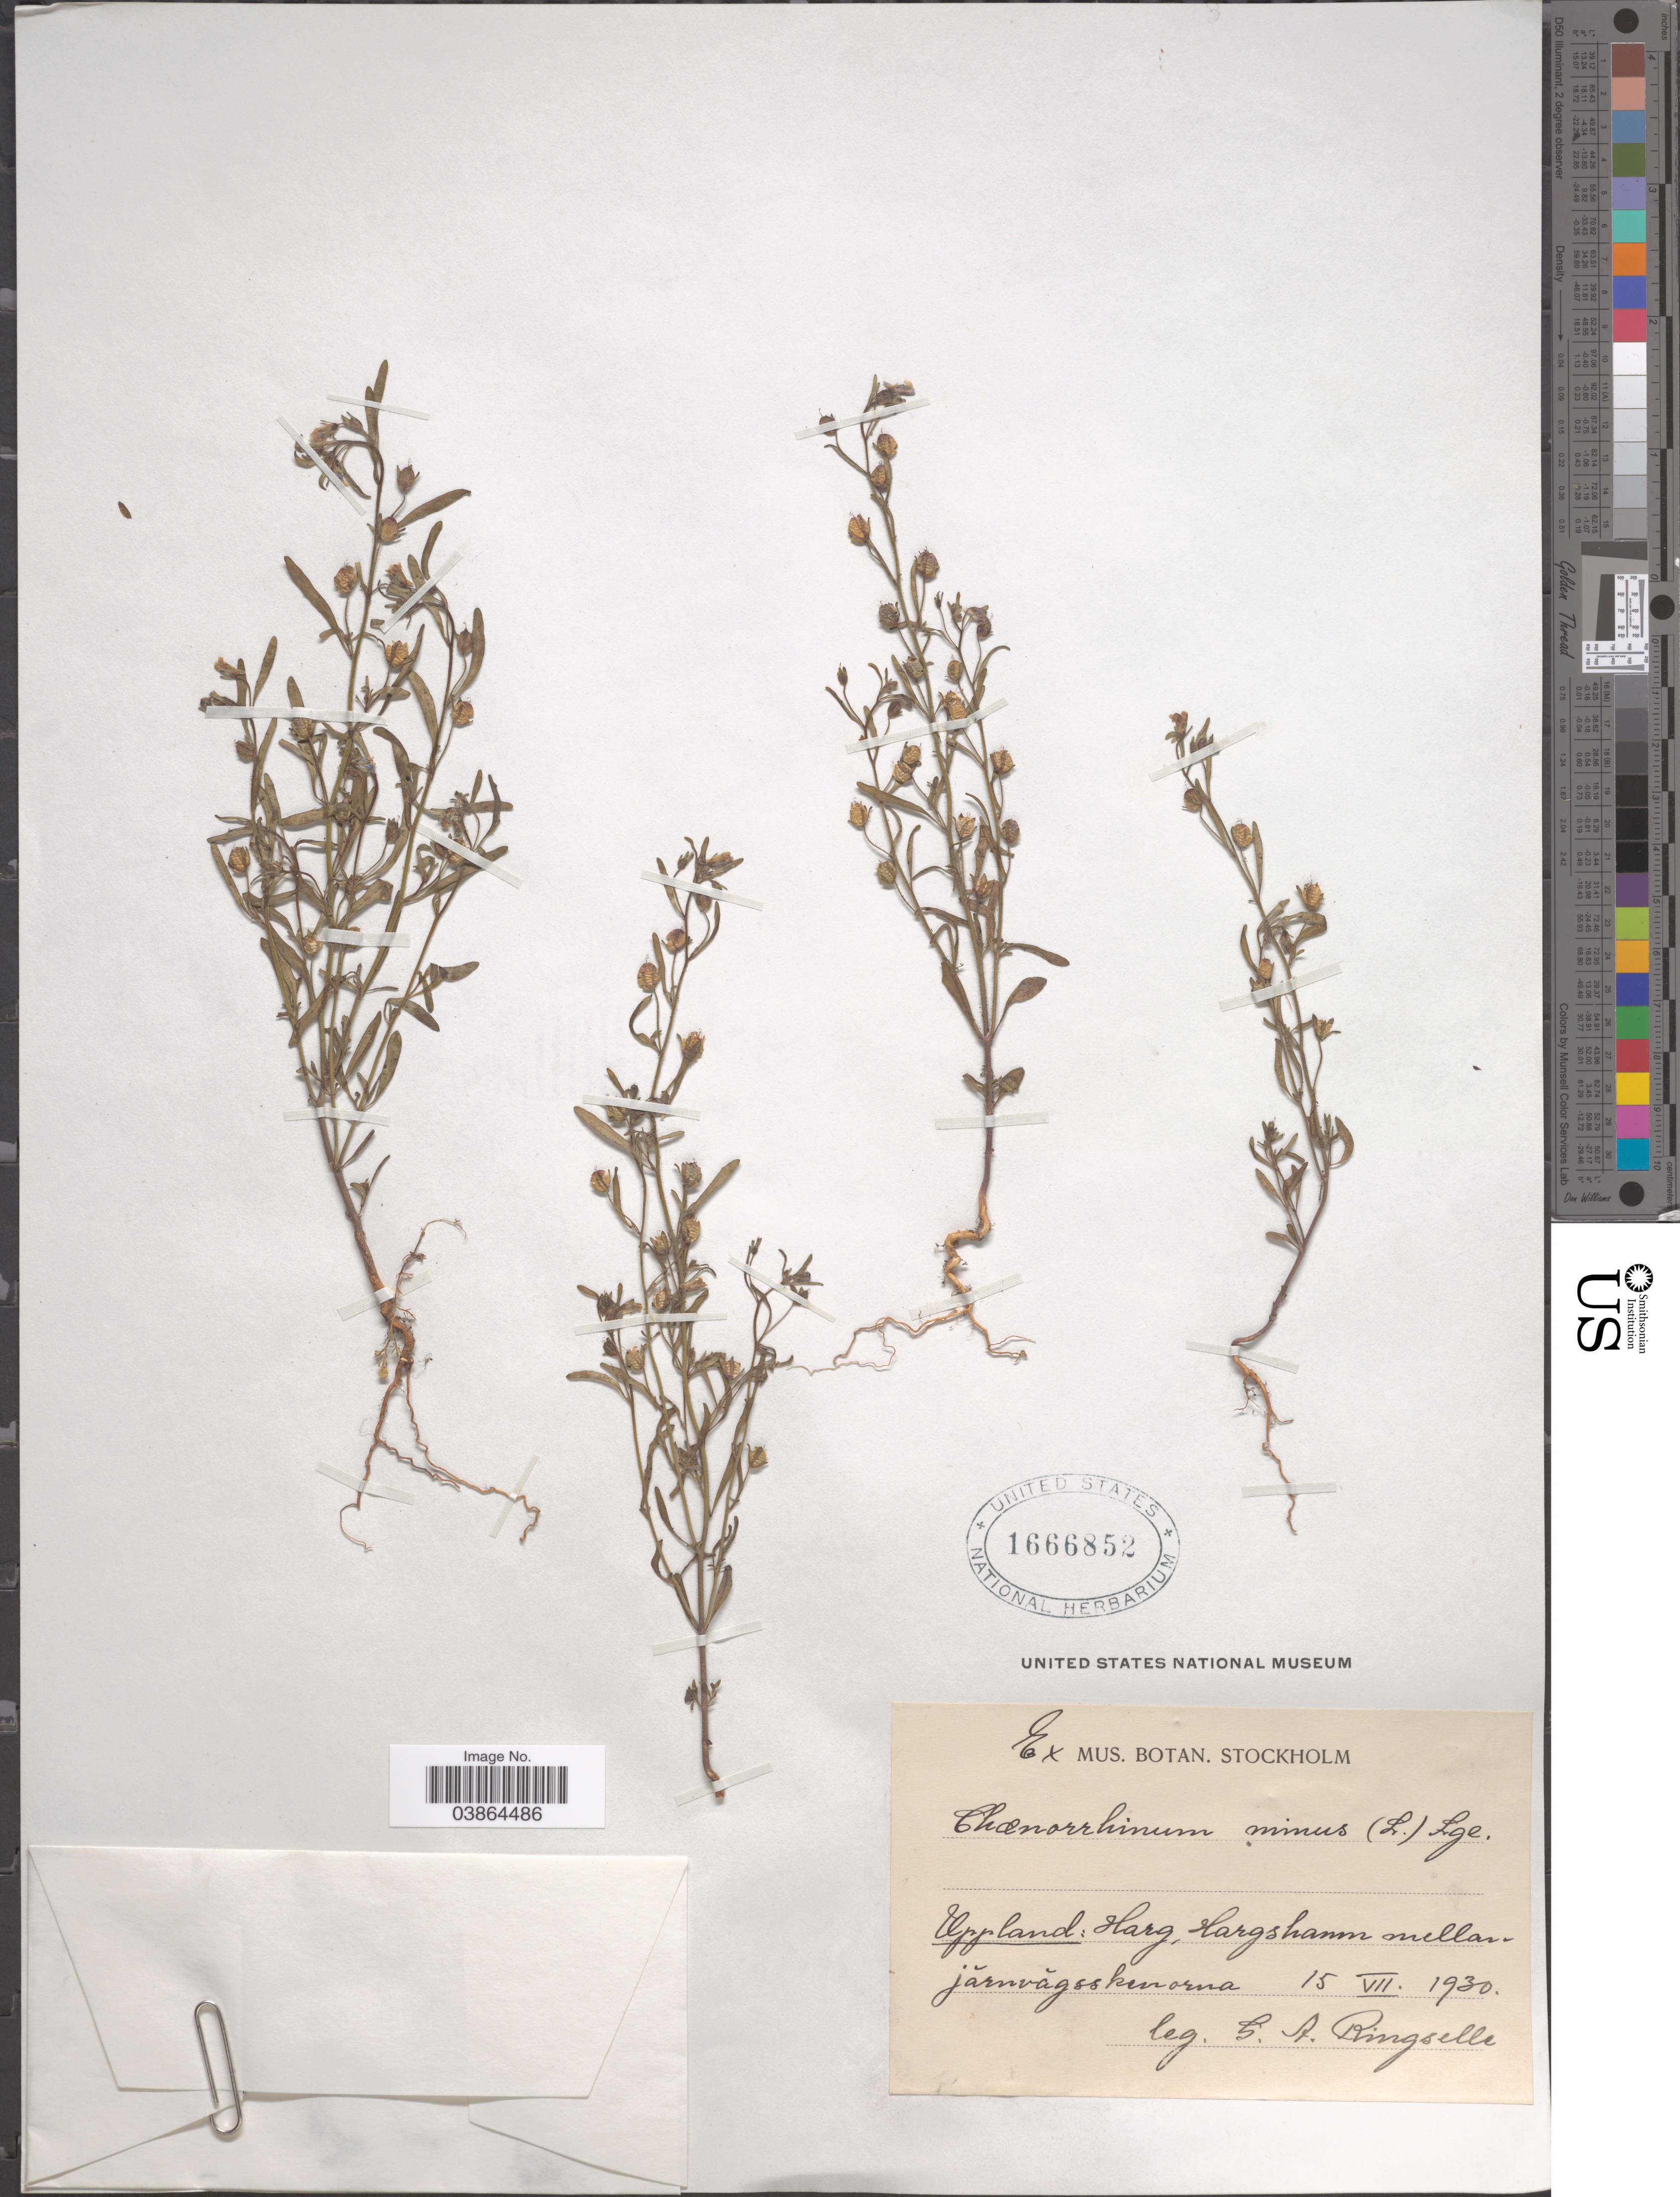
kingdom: Plantae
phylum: Tracheophyta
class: Magnoliopsida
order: Lamiales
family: Plantaginaceae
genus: Chaenorrhinum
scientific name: Chaenorrhinum minor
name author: (L.) Lange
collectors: G. Ringselle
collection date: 1930-07-15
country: Sweden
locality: Uppland: Harg, Hargshamn mellan jarnvagsskrvarna.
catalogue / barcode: US 1666852